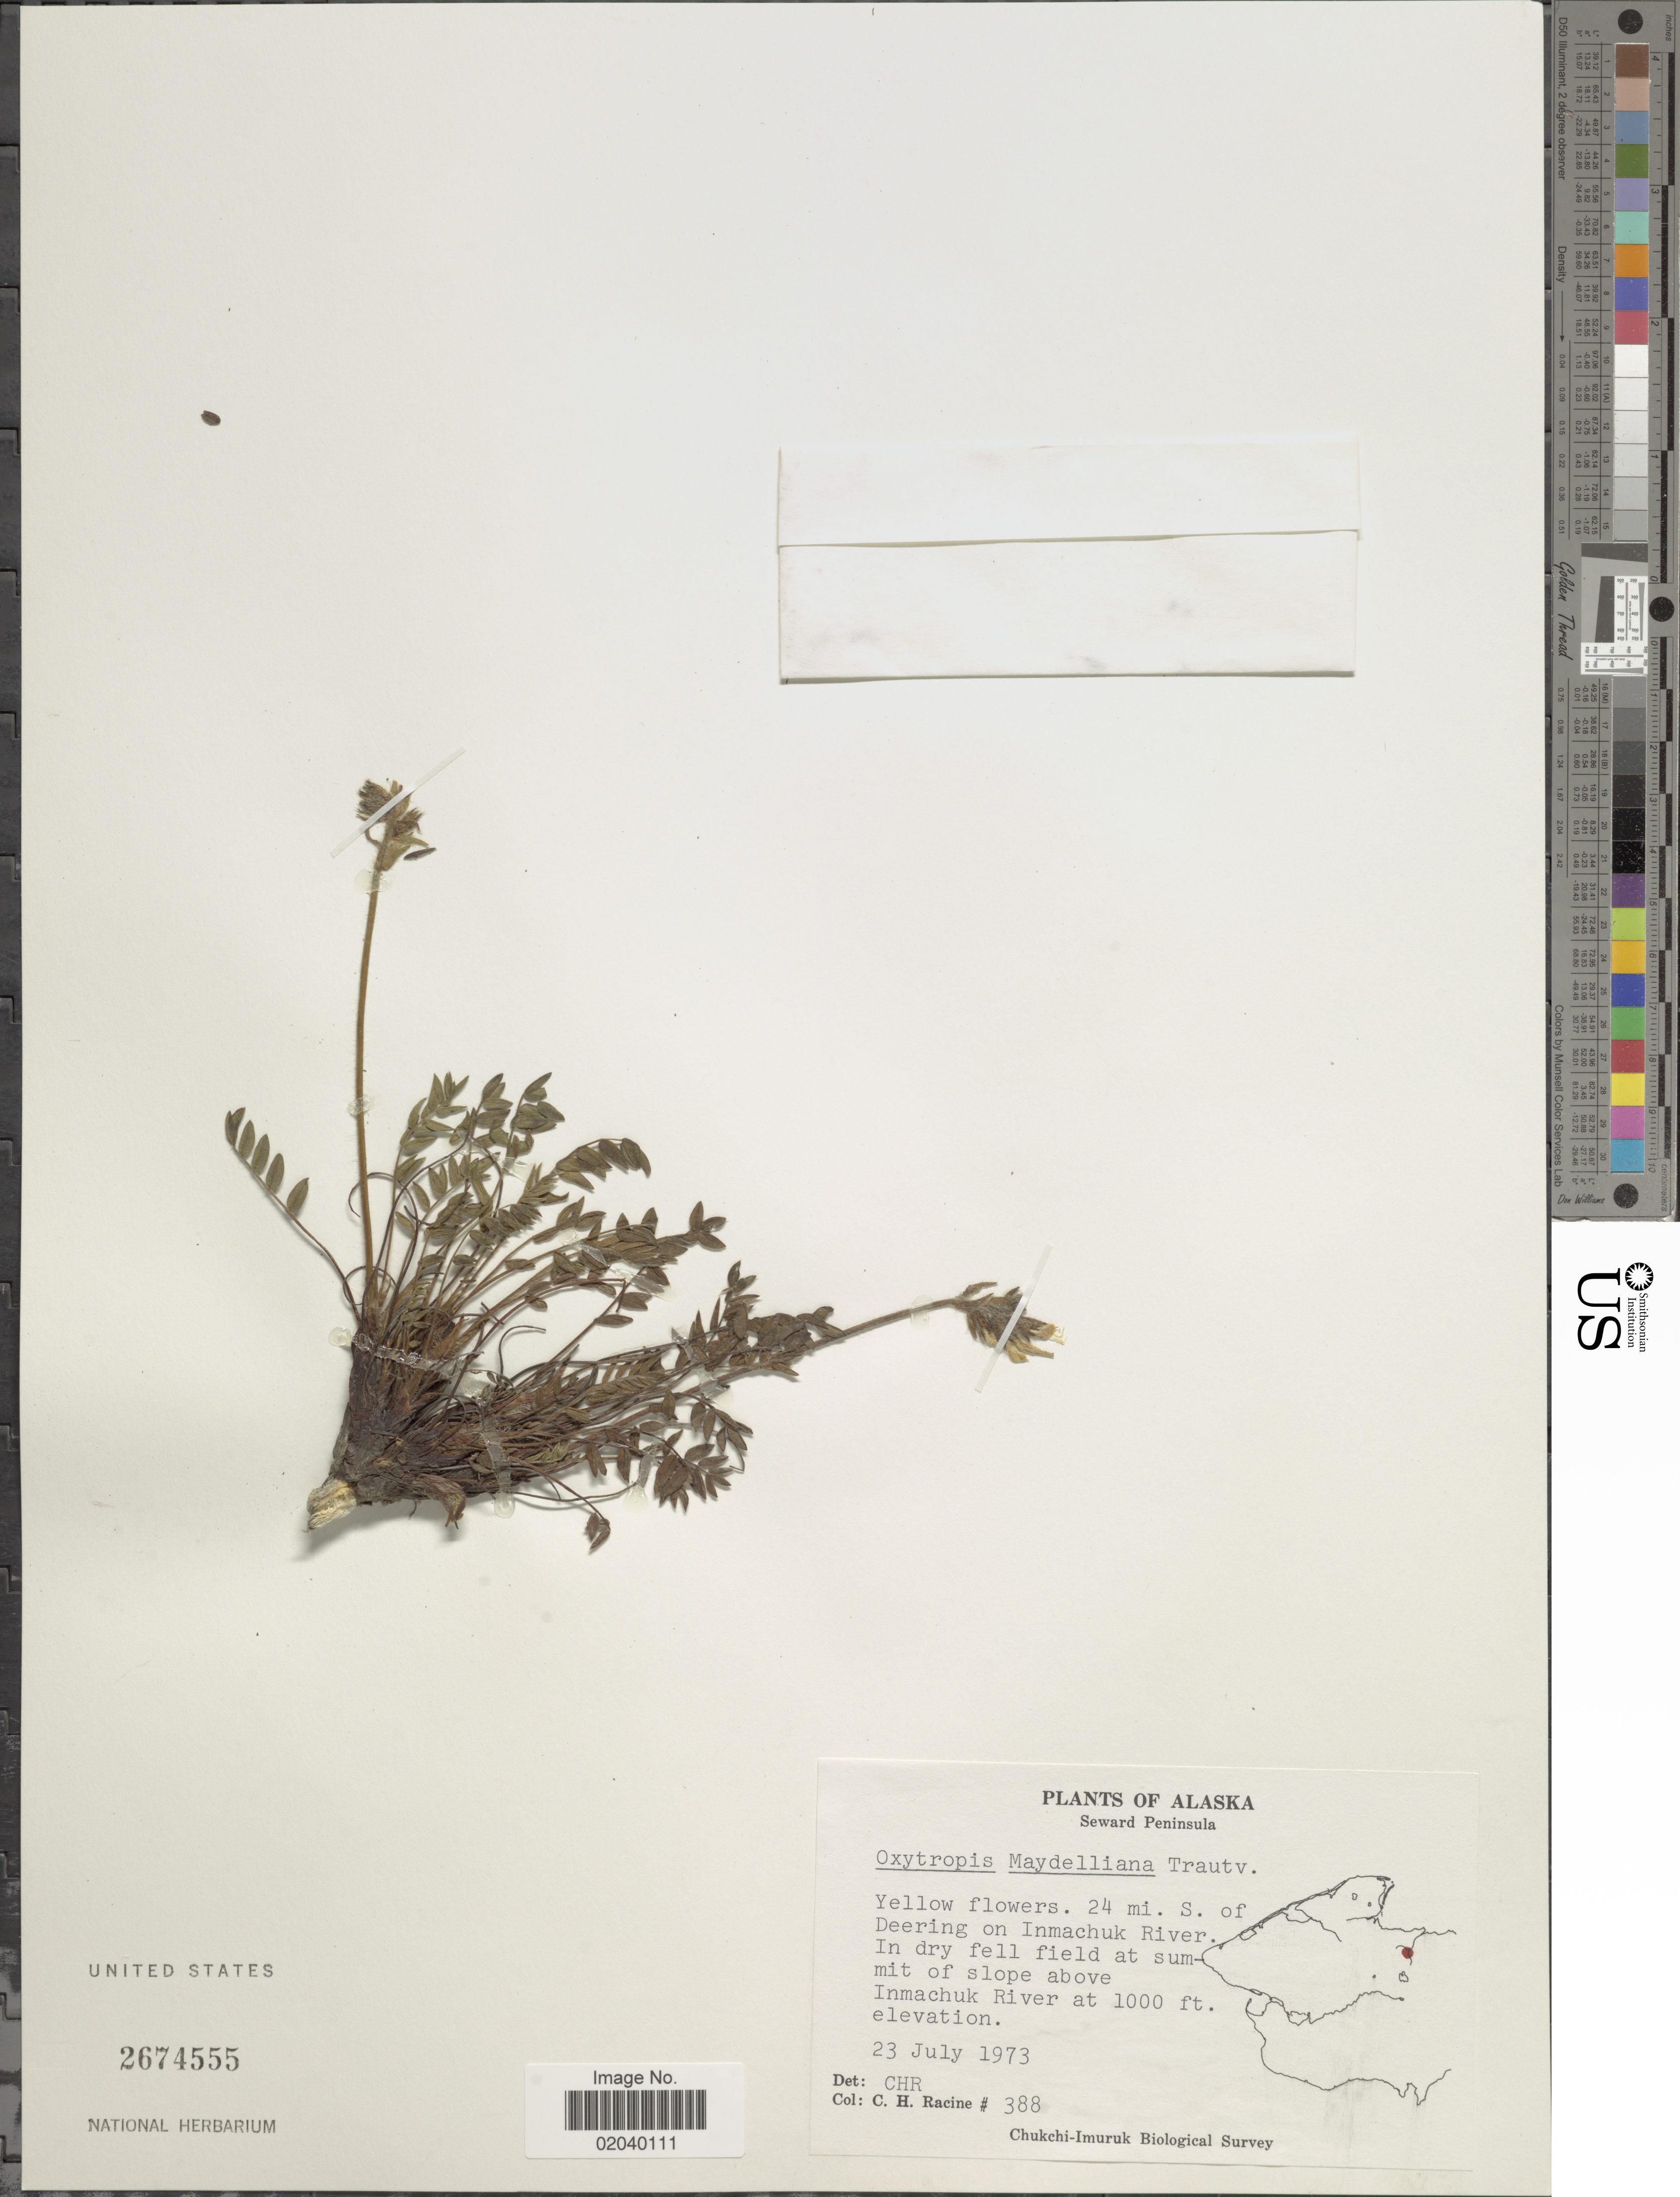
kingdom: Plantae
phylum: Tracheophyta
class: Magnoliopsida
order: Fabales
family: Fabaceae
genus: Oxytropis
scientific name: Oxytropis maydelliana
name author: Trautv.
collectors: C. Racine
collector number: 388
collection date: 1973-07-23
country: United States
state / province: Alaska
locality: Seward Peninsula, 24 mi S of Deering on Inmachuk River. In dry fell field at summit of slope above Inmachuk River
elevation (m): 305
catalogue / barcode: US 2674555